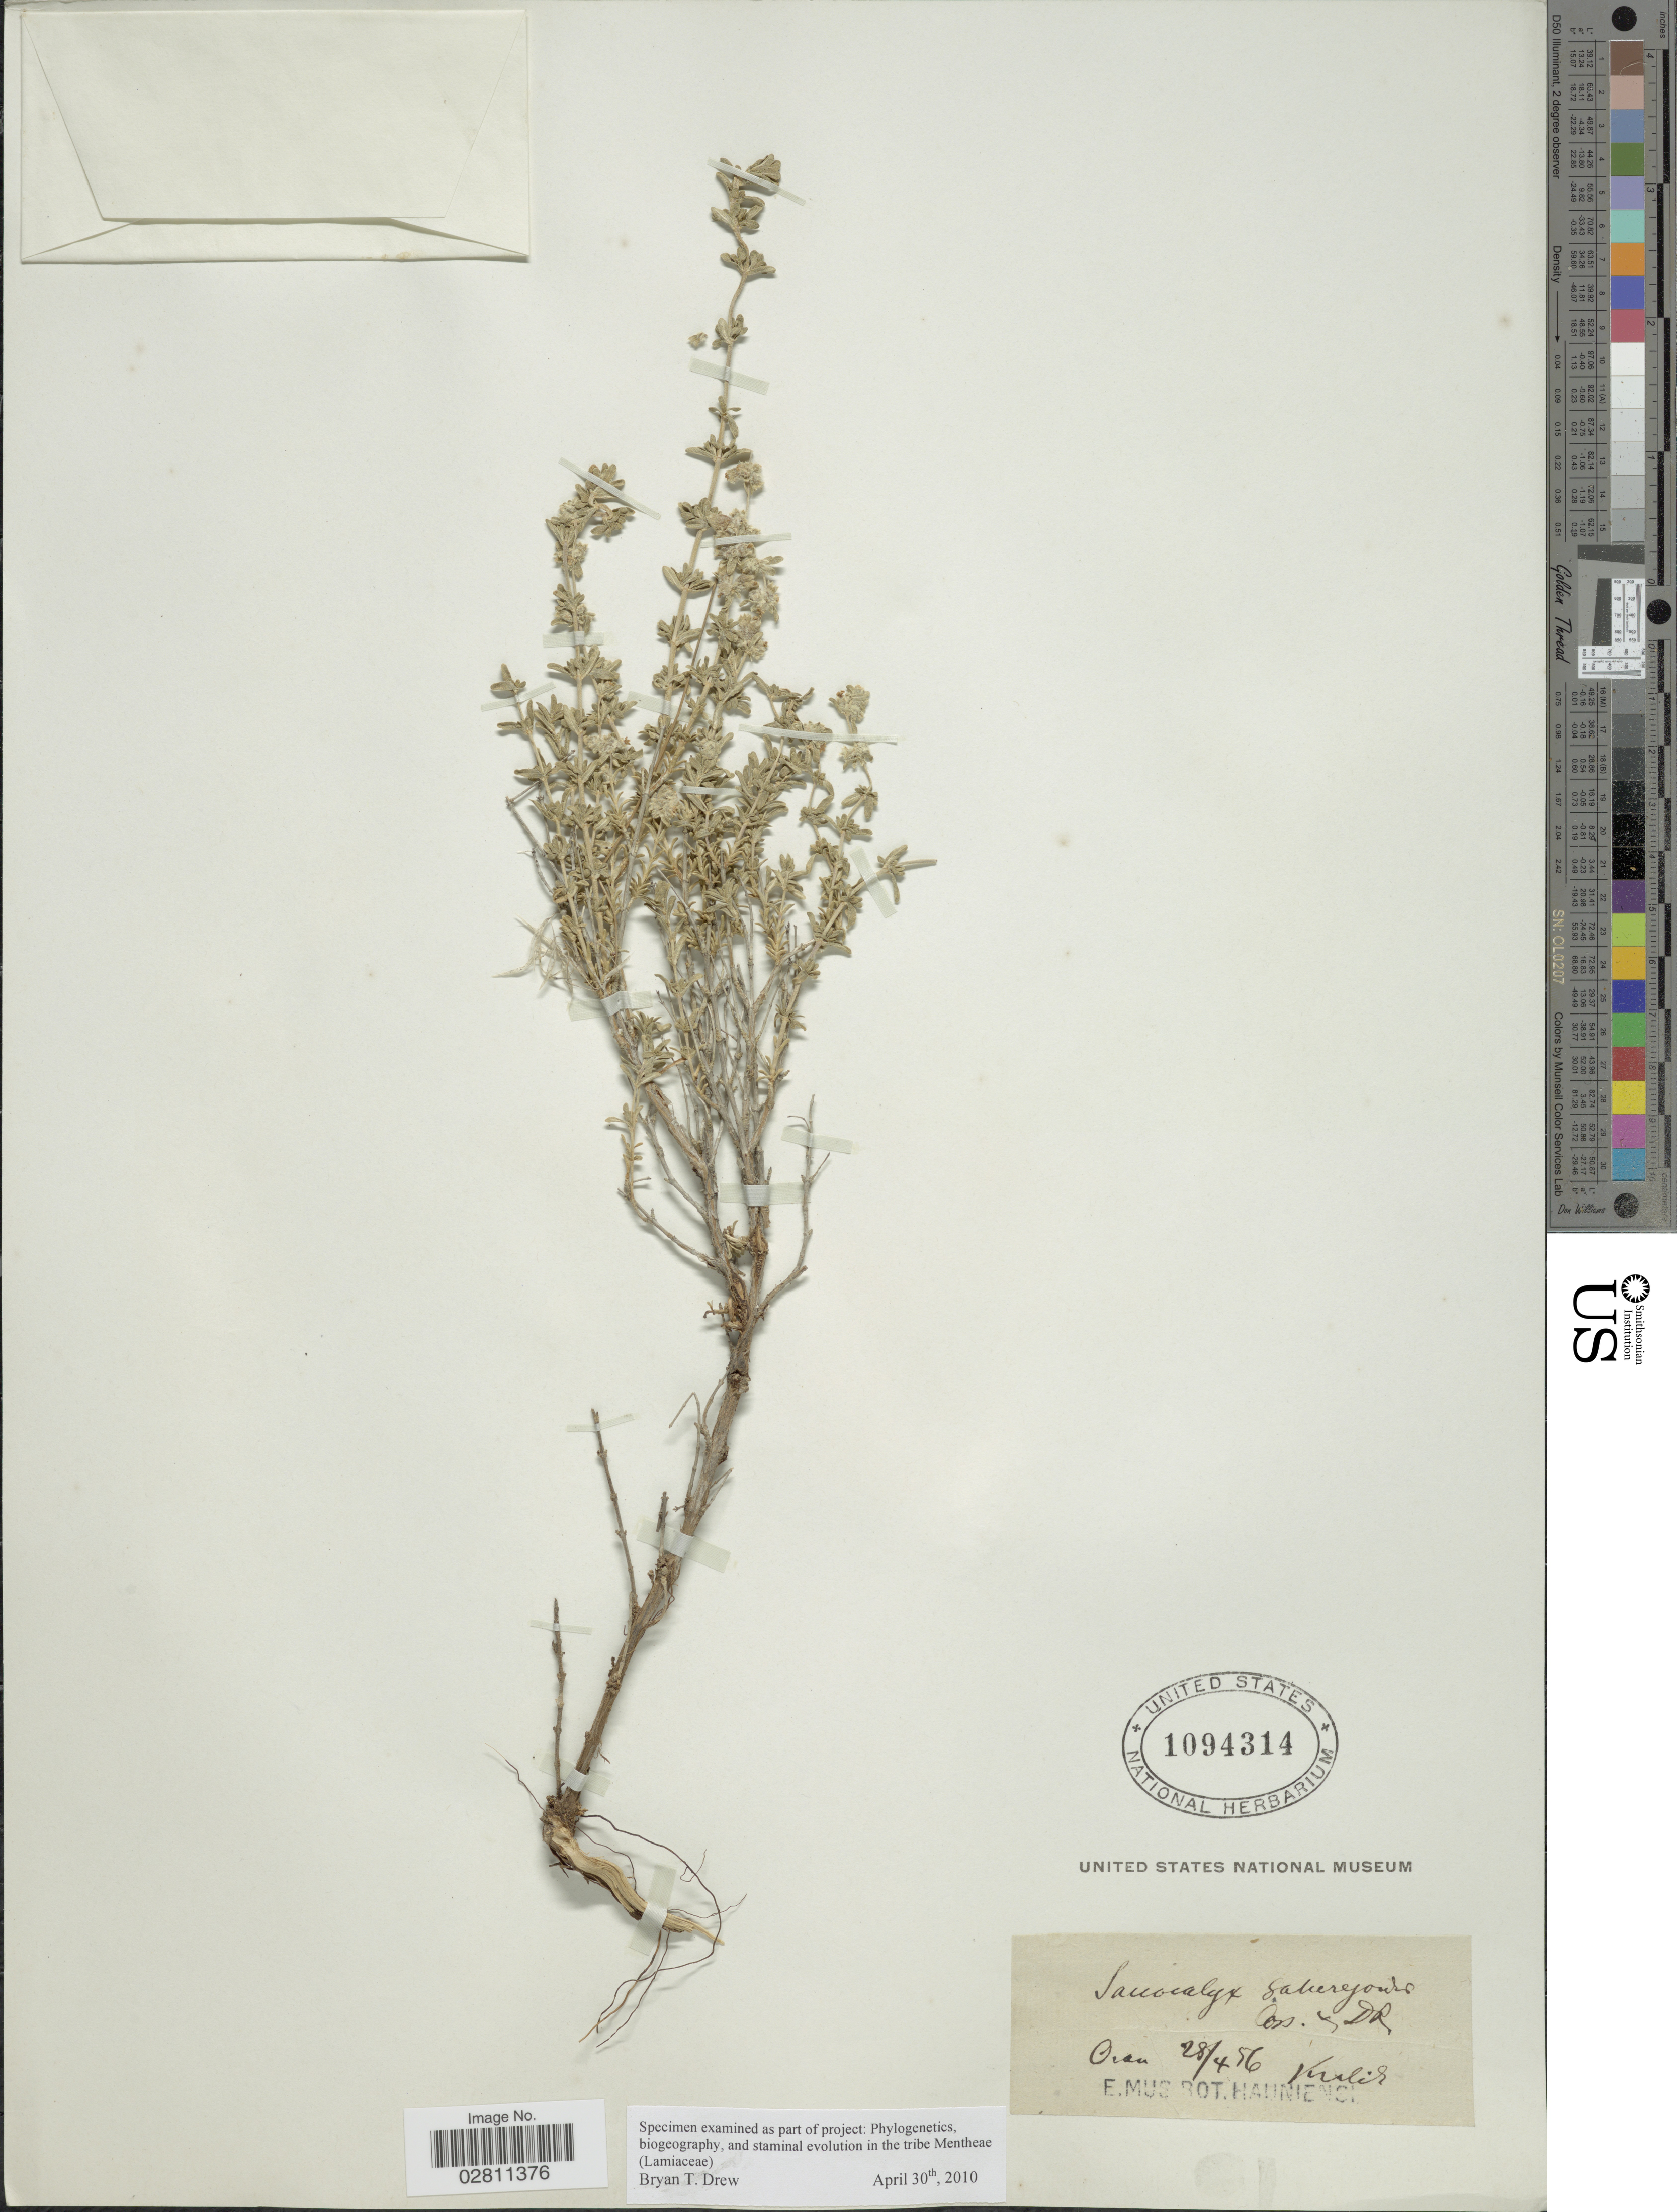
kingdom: Plantae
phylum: Tracheophyta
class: Magnoliopsida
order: Lamiales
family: Lamiaceae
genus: Saccocalyx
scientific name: Saccocalyx satureioides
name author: Coss. & Durieu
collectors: Kralik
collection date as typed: Transcribed d/m/y: 28/4/56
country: Algeria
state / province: Oran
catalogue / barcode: US 1094314